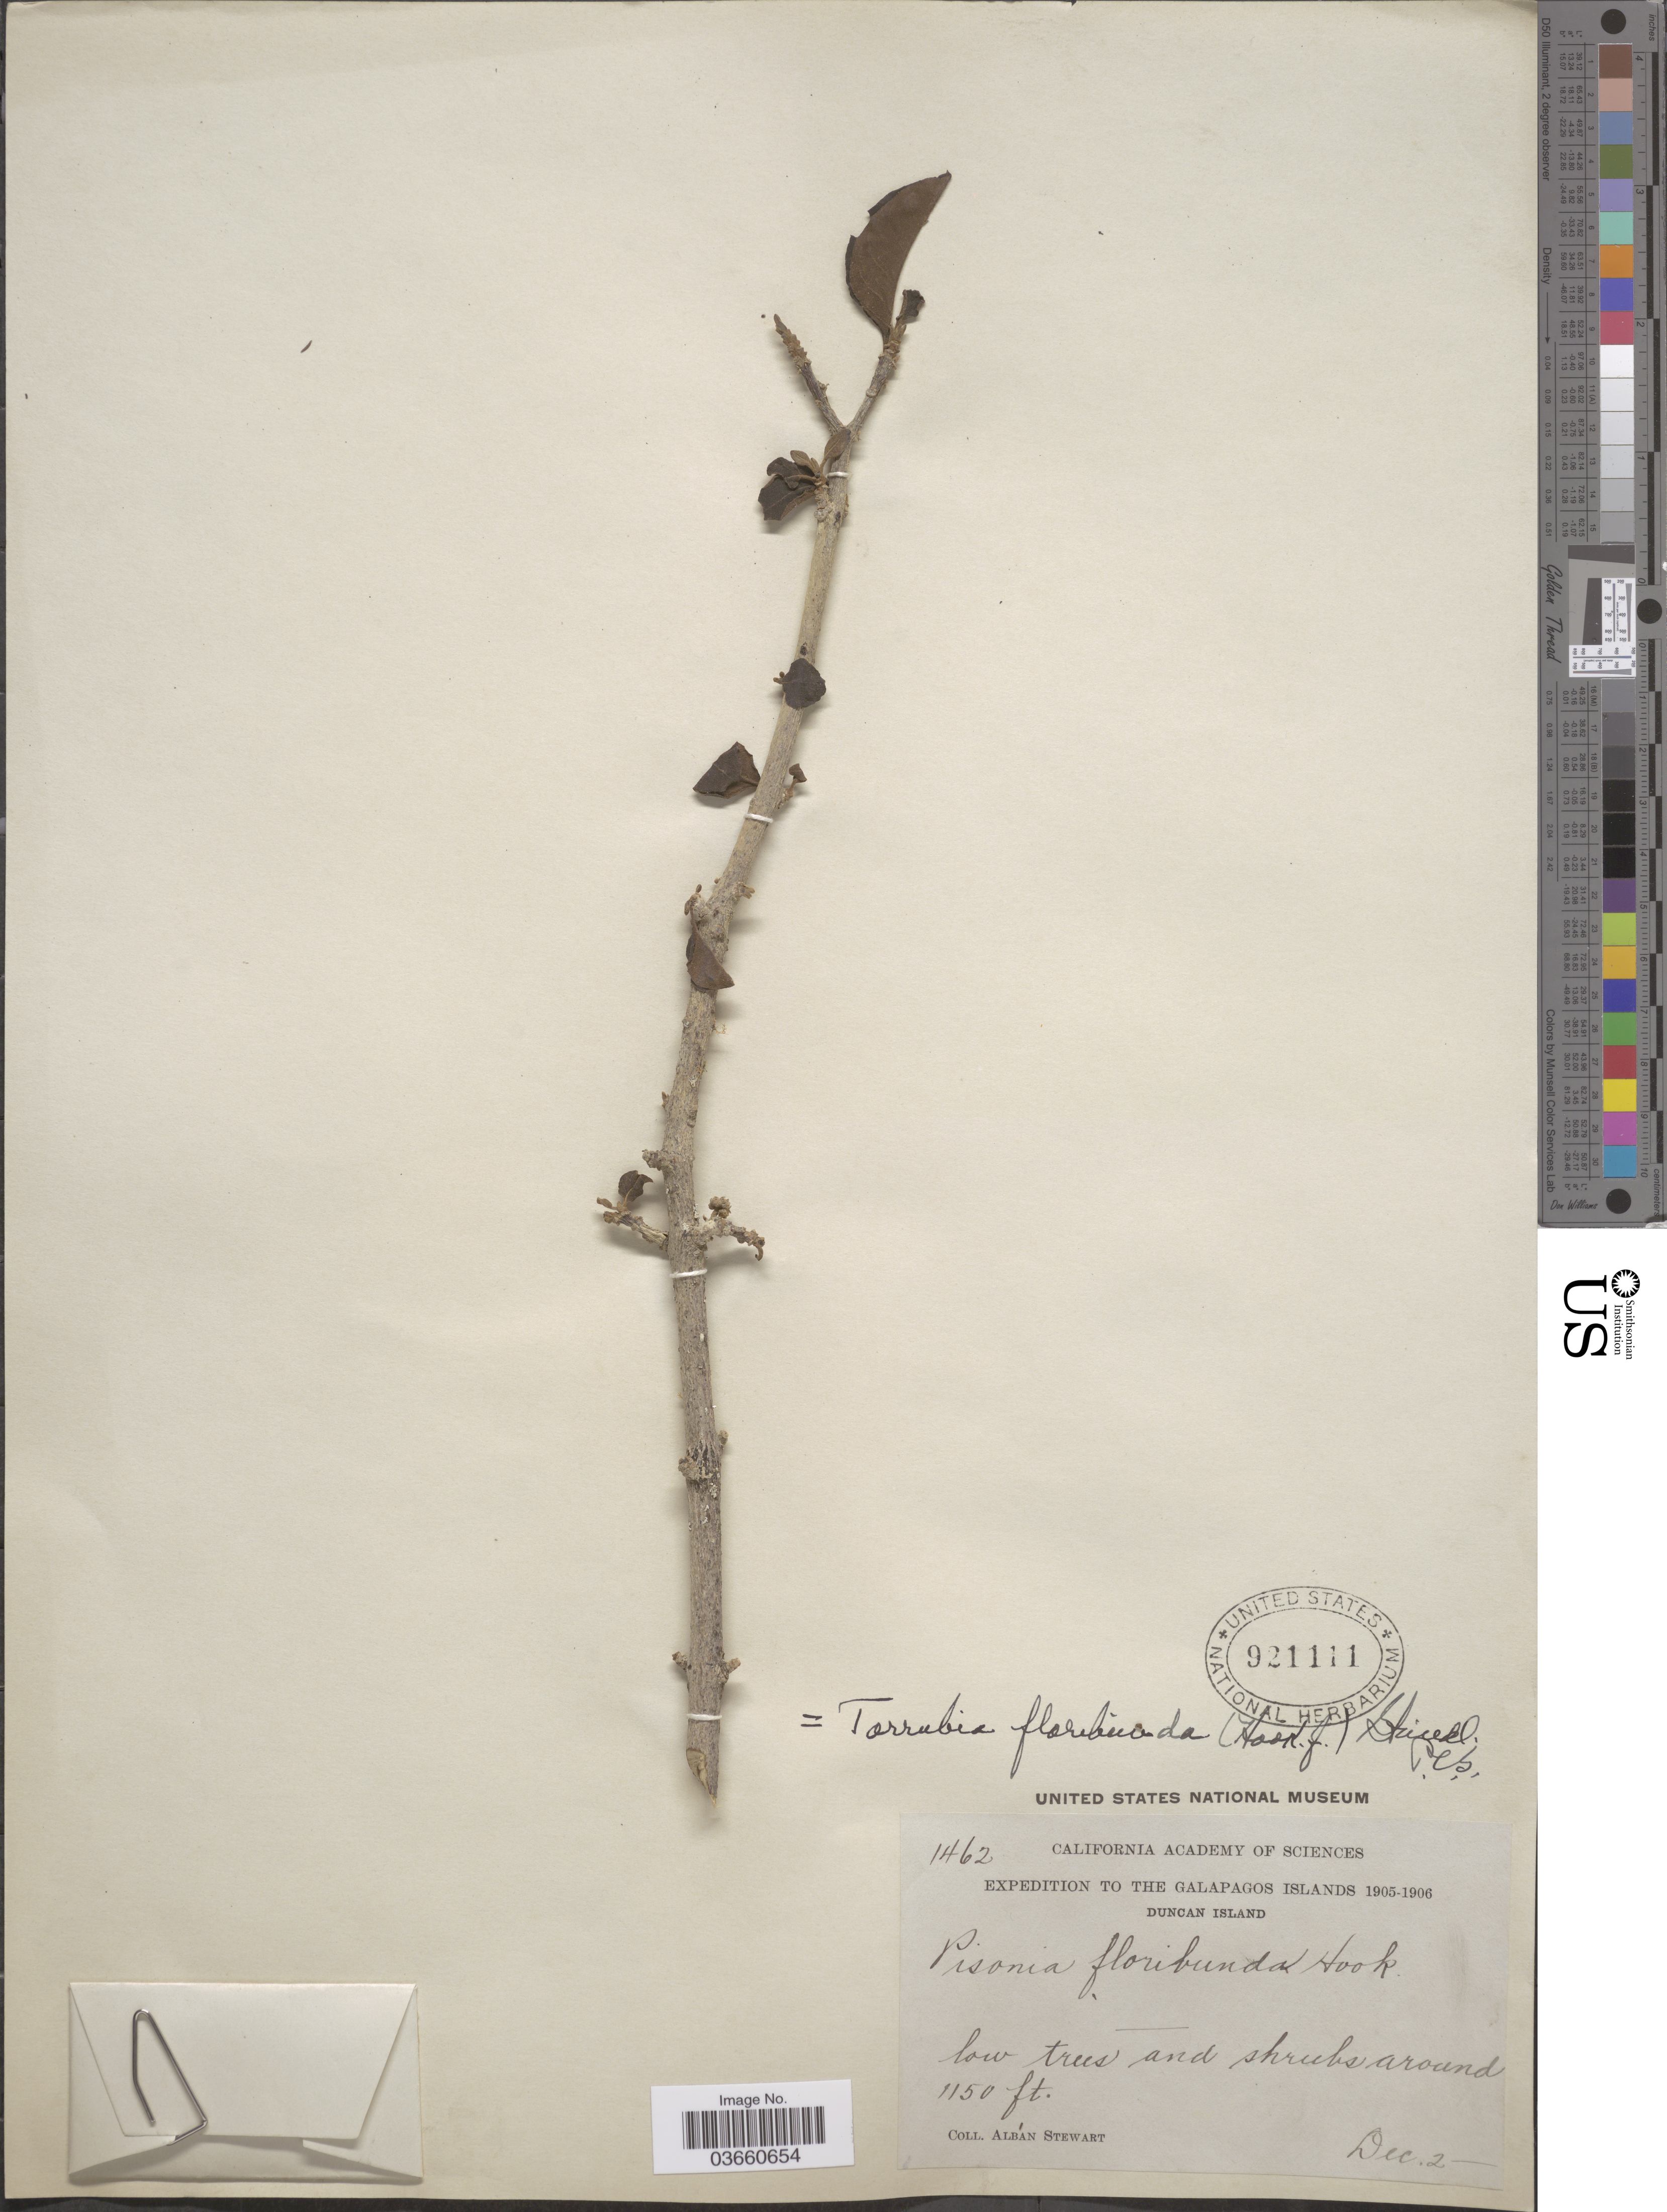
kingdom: Plantae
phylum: Tracheophyta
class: Magnoliopsida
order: Caryophyllales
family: Nyctaginaceae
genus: Pisonia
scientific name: Pisonia floribunda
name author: Hook. f.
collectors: A. Stewart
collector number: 1462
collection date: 1905-12-02/1906-12-02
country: Ecuador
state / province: Colón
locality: The Galapagos Islands. Duncan Island.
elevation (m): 351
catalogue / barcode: US 921111